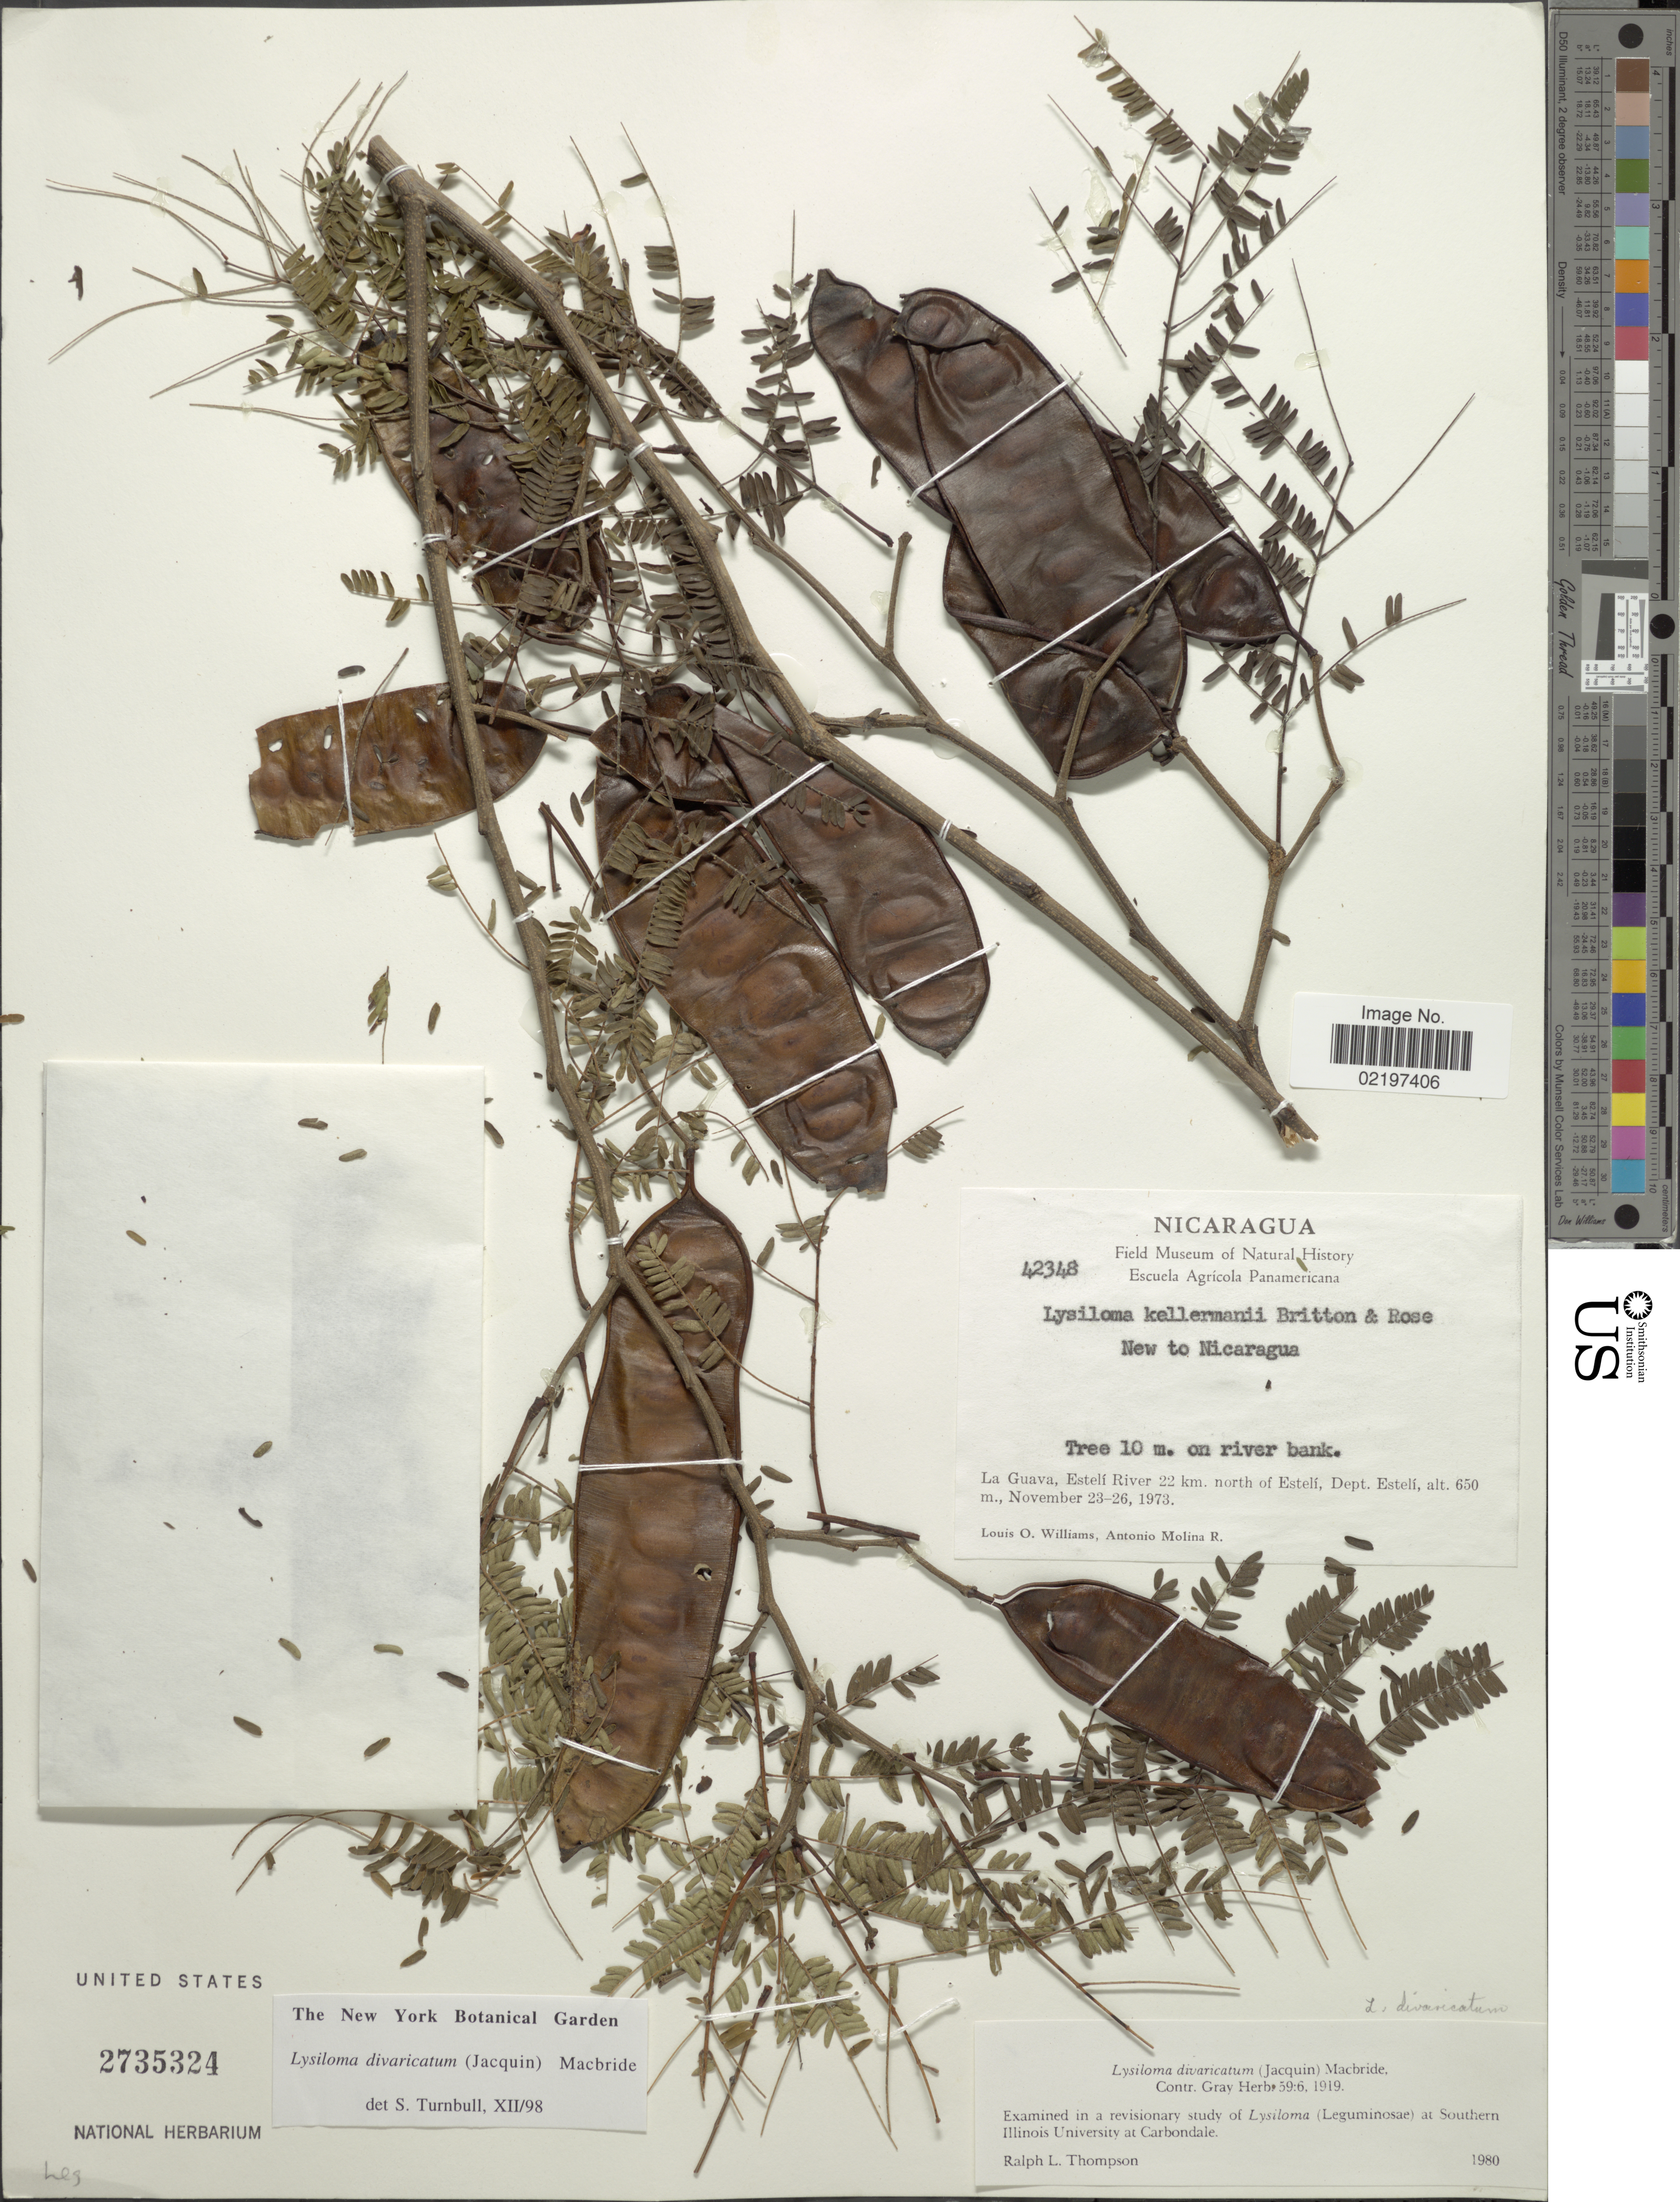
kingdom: Plantae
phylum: Tracheophyta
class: Magnoliopsida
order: Fabales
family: Fabaceae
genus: Lysiloma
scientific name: Lysiloma divaricatum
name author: (Jacq.) J.F. Macbr.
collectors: L. O. Williams & A. Molina R.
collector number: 42348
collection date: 1973-11-23/1973-11-26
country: Nicaragua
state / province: Esteli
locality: On river bank, La Guava, Estelí River 22 km. north of Estelí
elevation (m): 650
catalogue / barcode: US 2735324